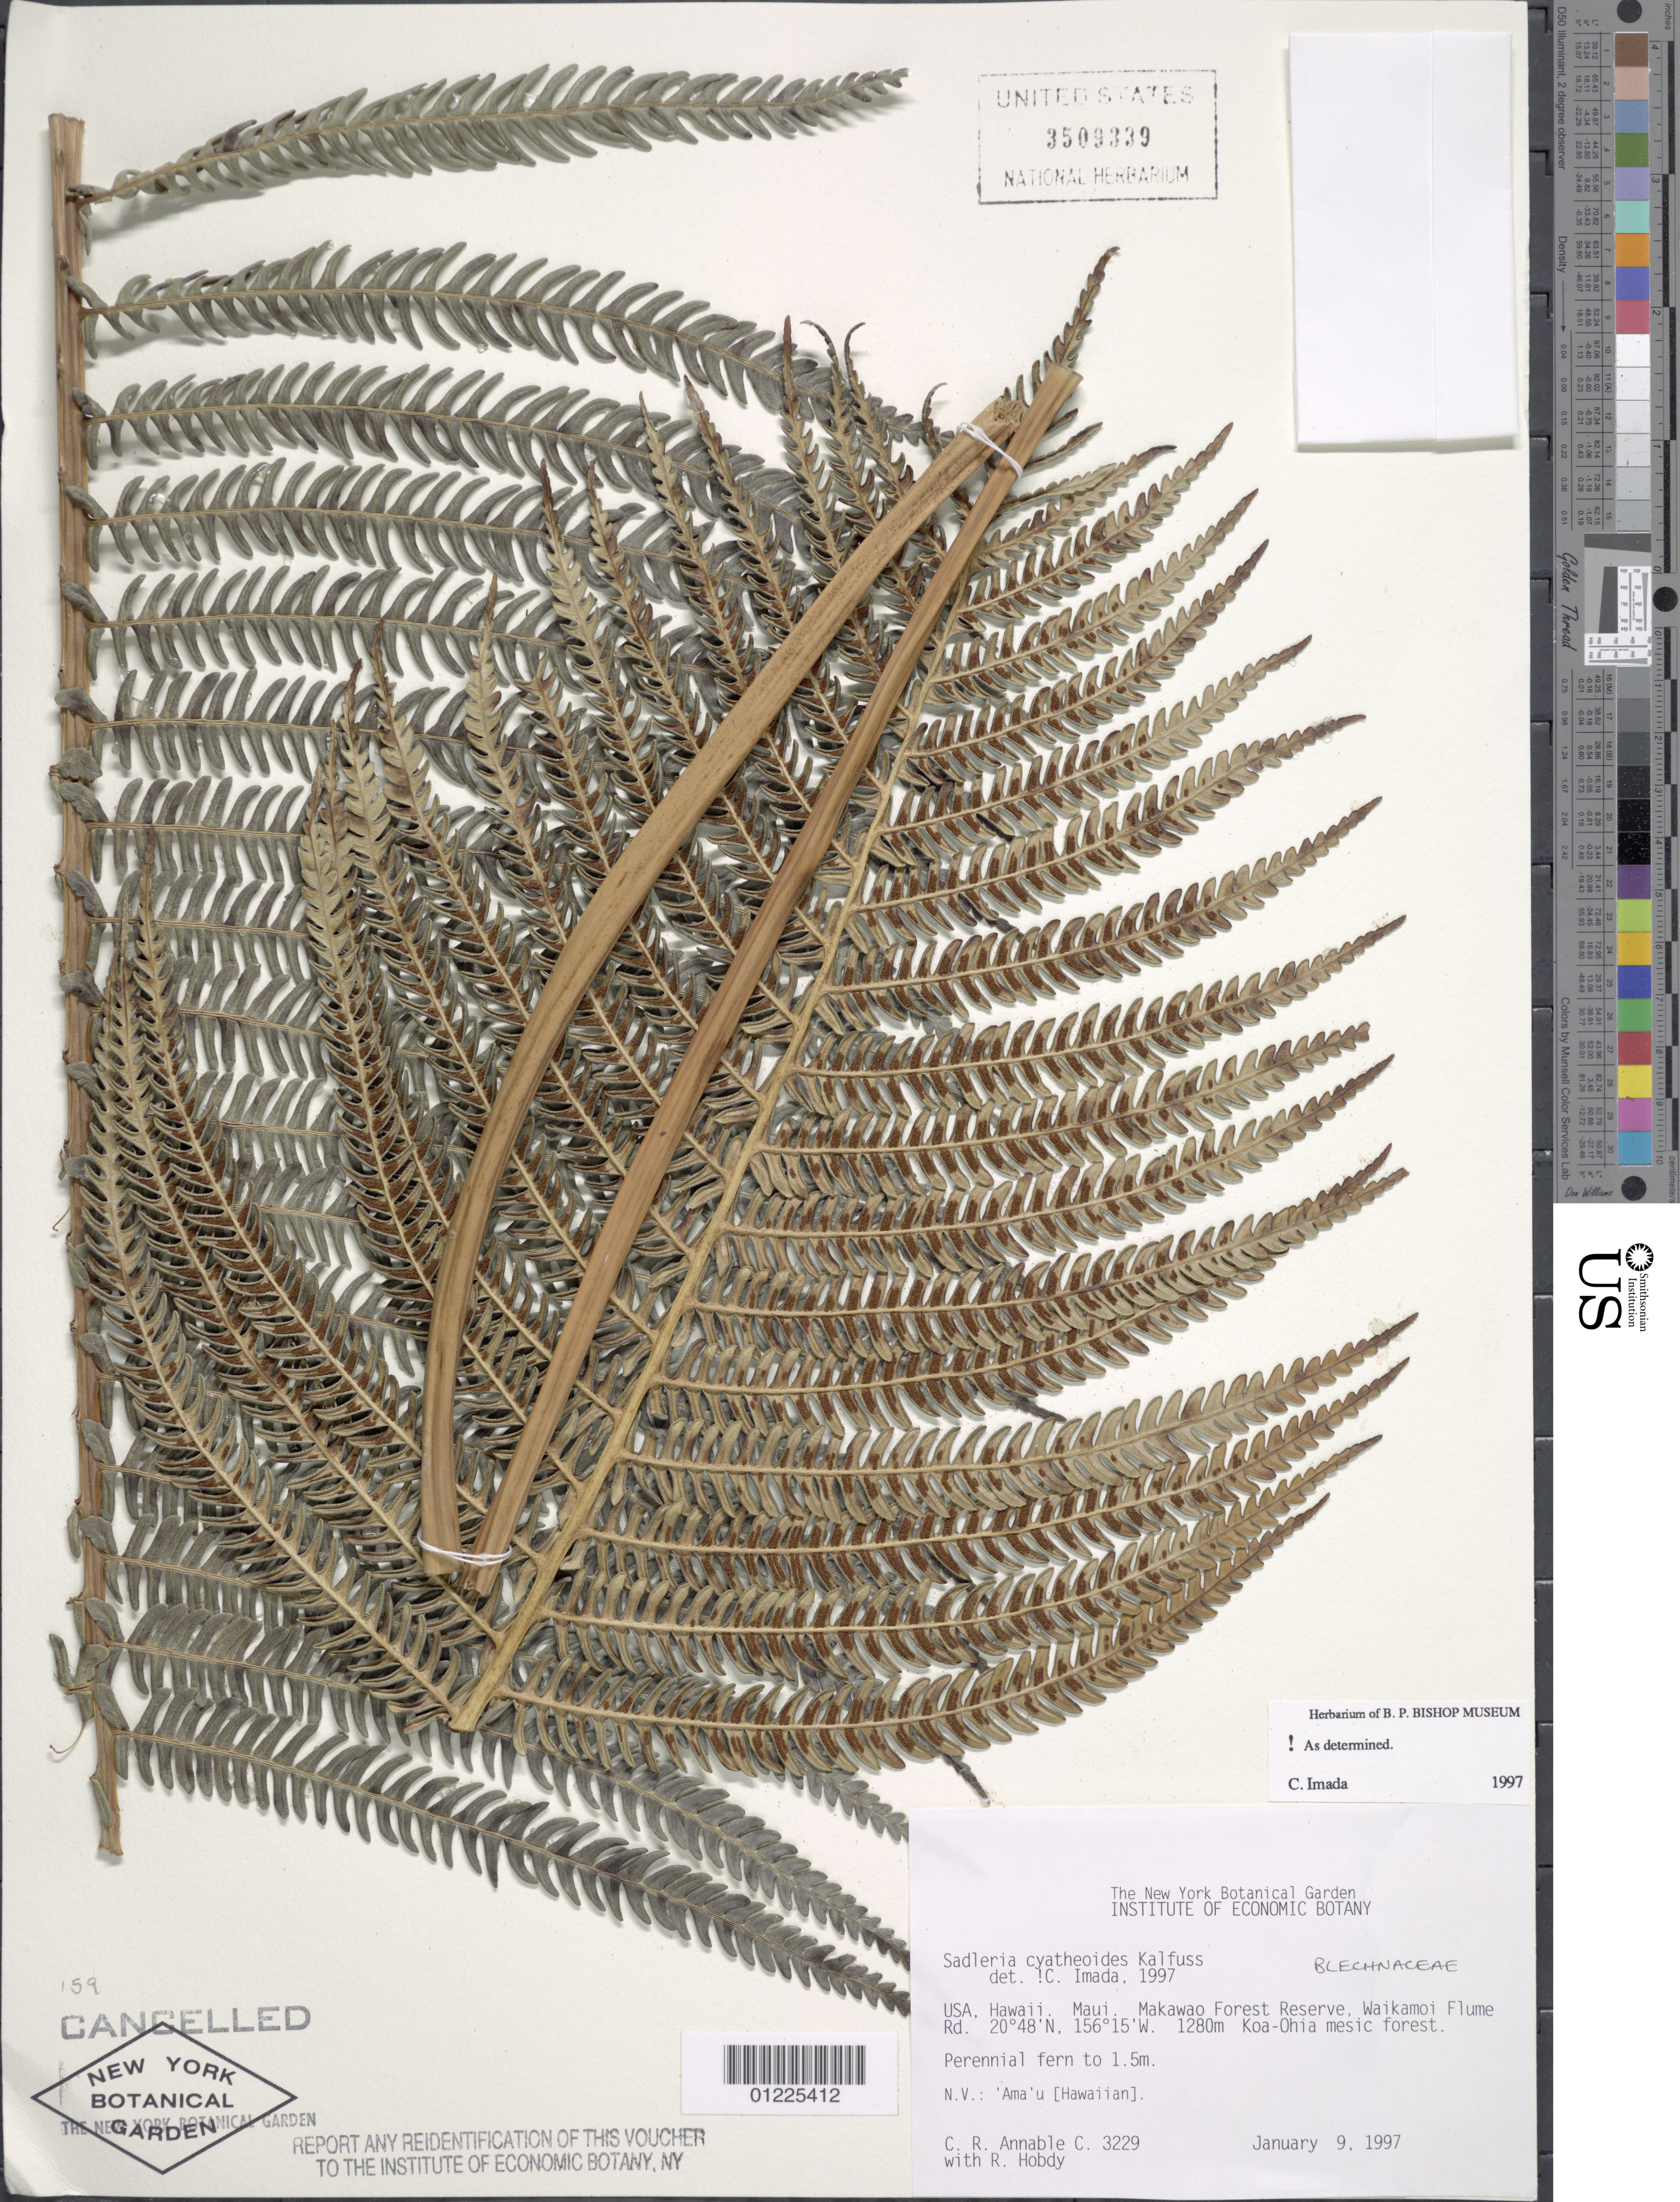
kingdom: Plantae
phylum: Tracheophyta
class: Polypodiopsida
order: Polypodiales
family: Blechnaceae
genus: Sadleria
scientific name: Sadleria cyatheoides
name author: Kaulf.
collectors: C. R. Annable & R. Hobdy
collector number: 3229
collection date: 1997-01-09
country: United States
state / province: Hawaii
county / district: Maui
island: Maui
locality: Makawao Forest Reserve, Waikamoi Flume Rd.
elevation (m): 1280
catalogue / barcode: US 3509339